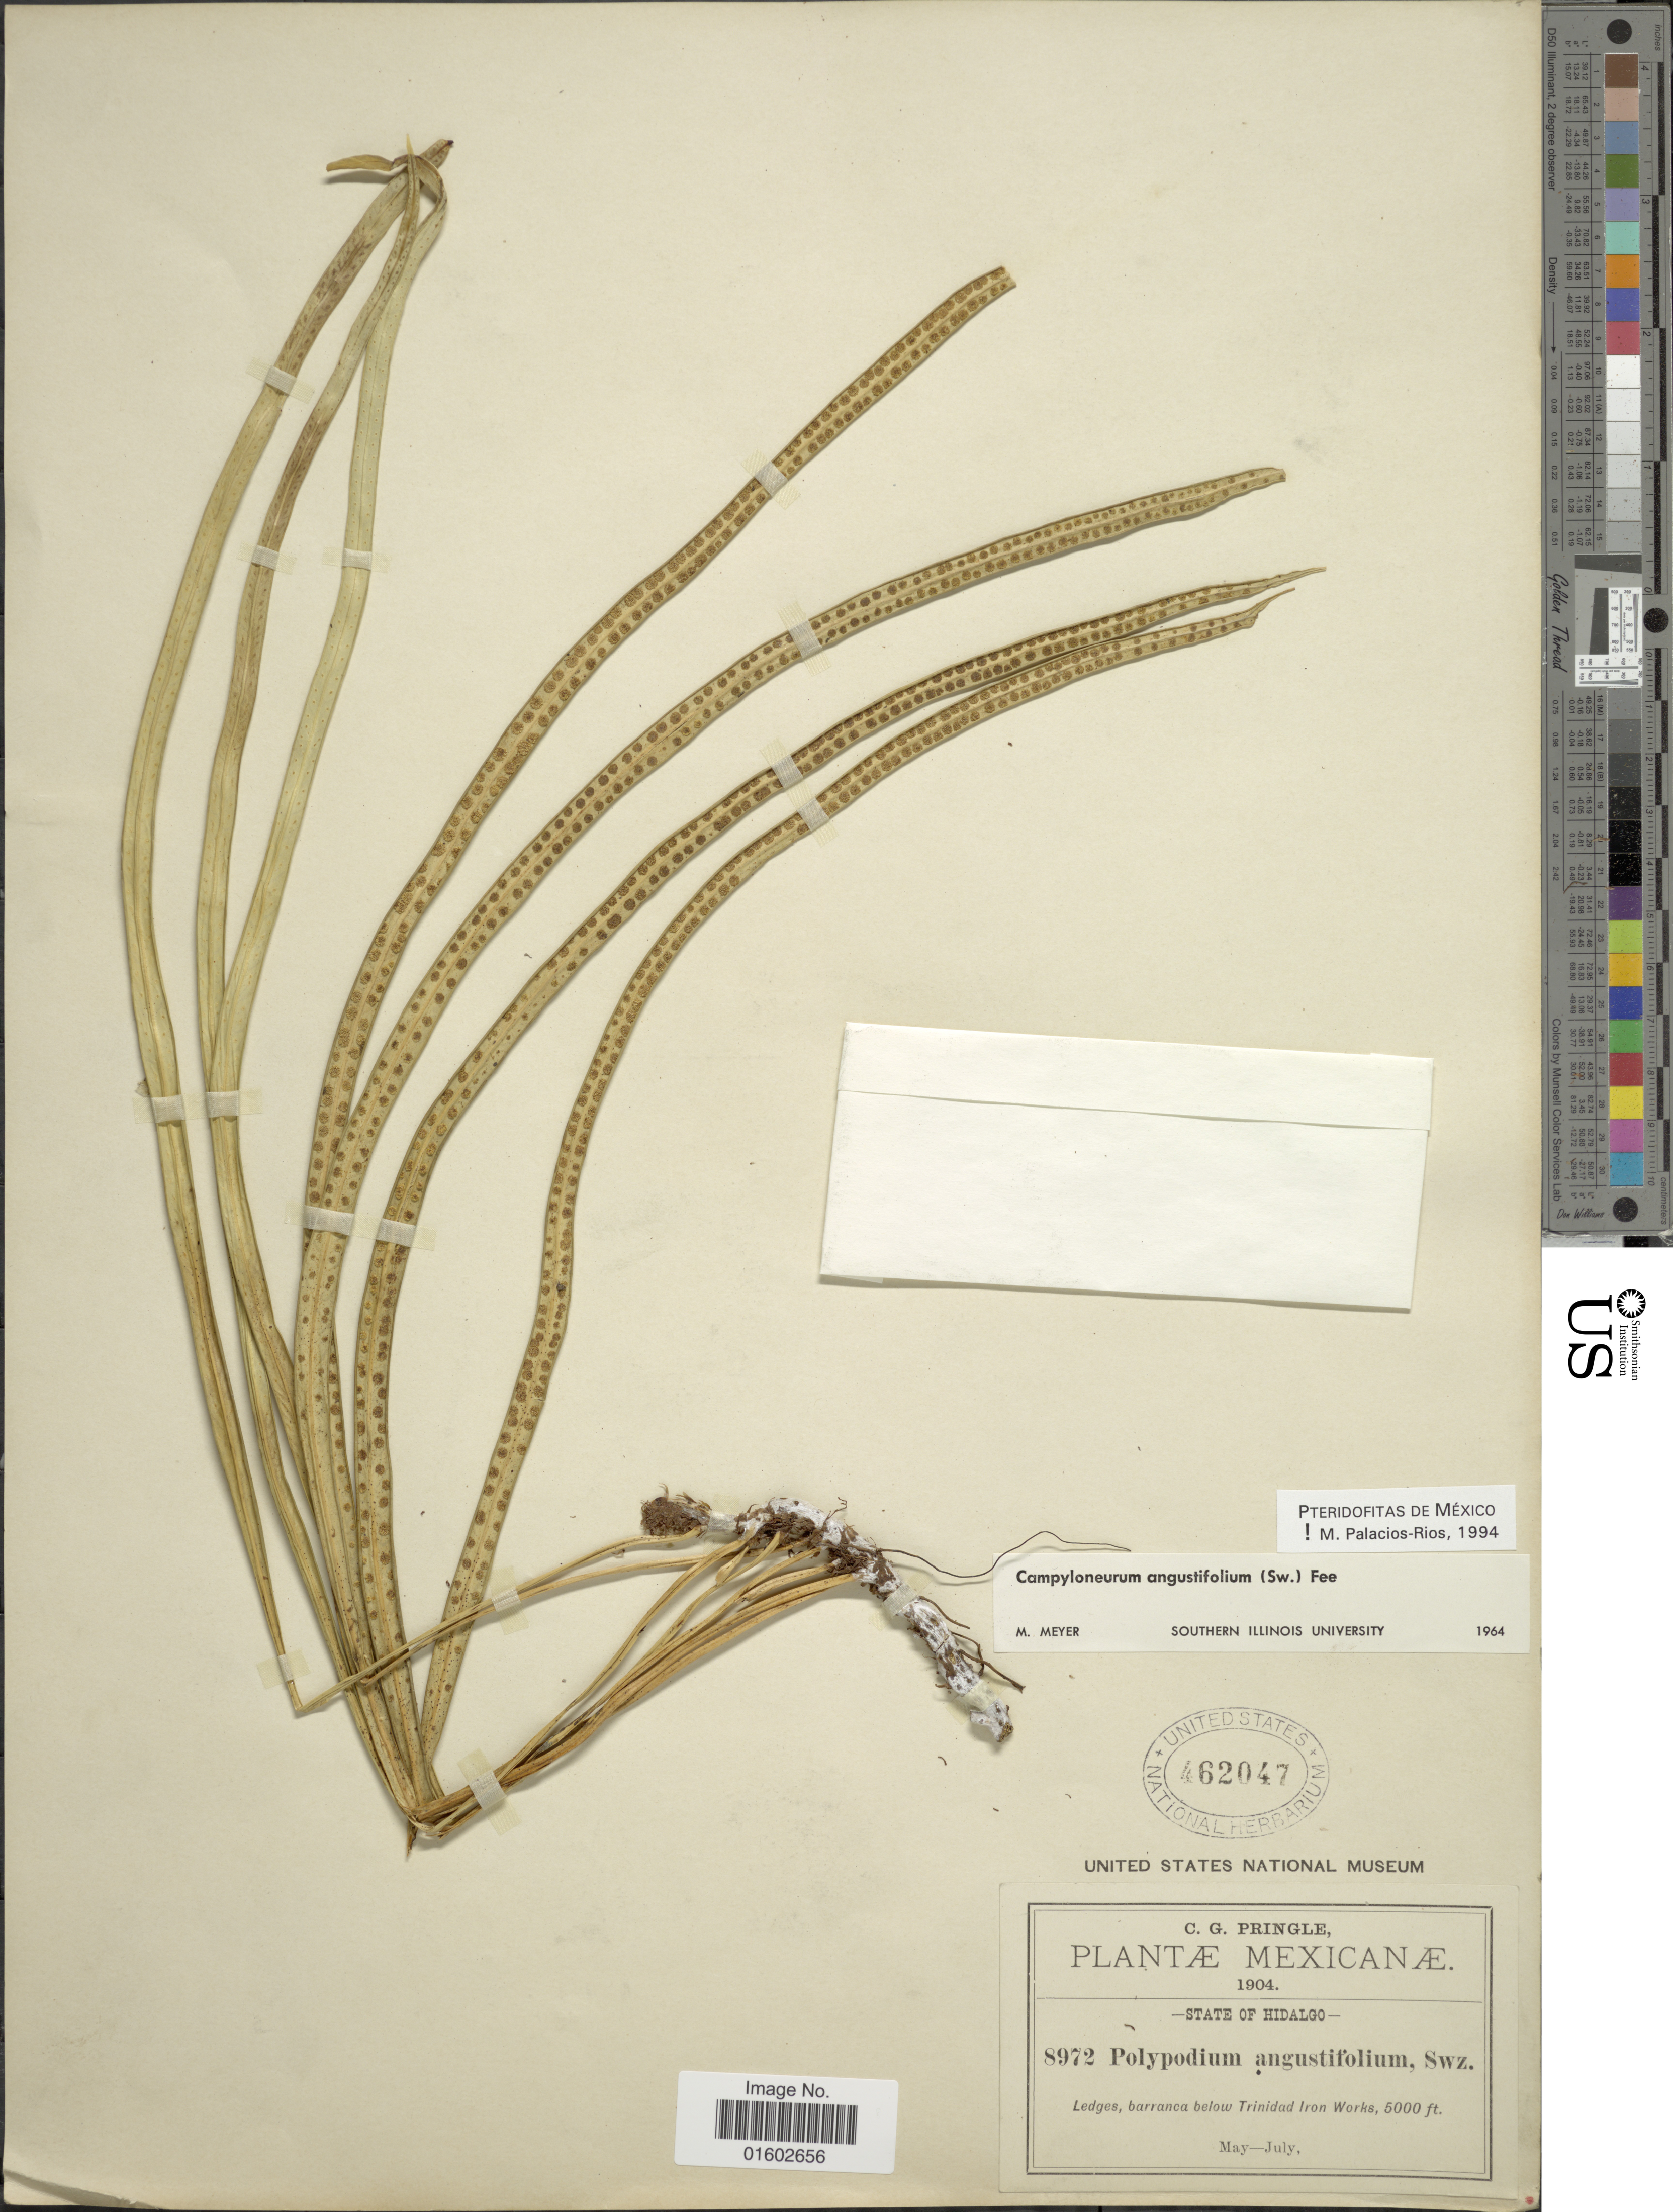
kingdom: Plantae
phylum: Tracheophyta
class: Polypodiopsida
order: Polypodiales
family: Polypodiaceae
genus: Campyloneurum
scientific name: Campyloneurum angustifolium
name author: (Sw.) Fée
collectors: C. G. Pringle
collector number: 8972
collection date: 1904-05/1904-07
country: Mexico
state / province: Hidalgo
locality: Legdes, barranca below Trinidad Iron Works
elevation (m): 1524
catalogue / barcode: US 462047